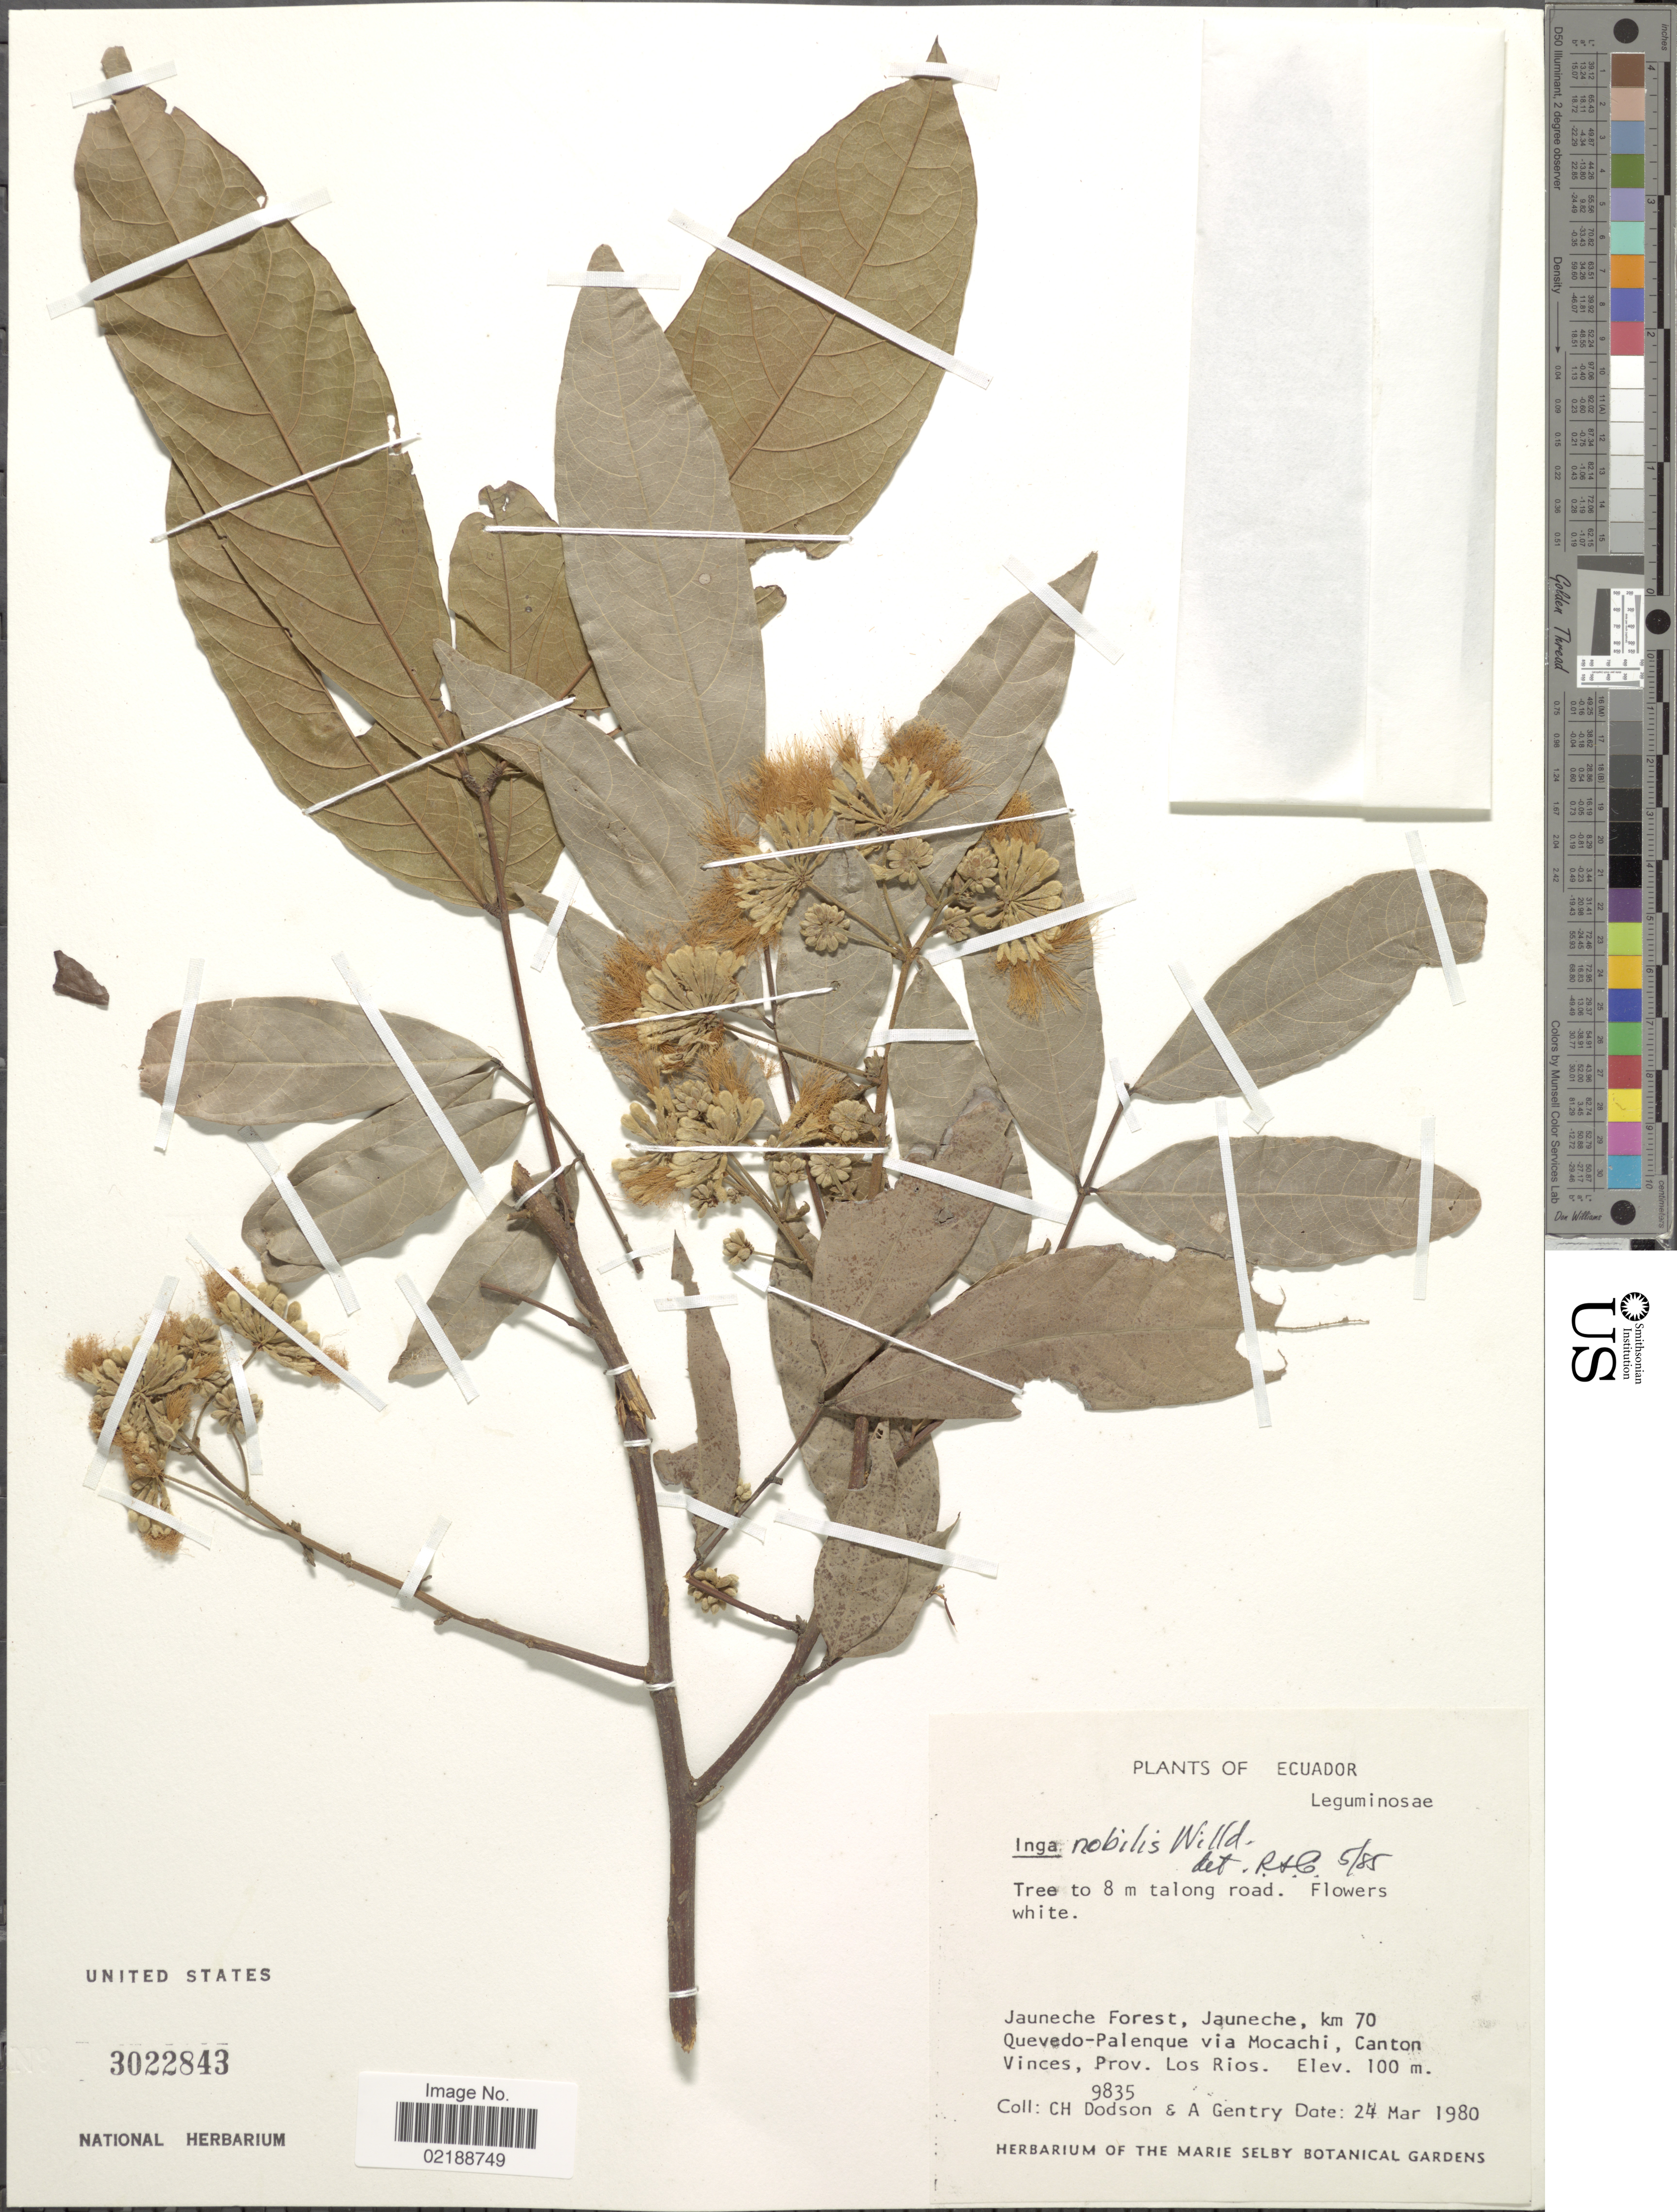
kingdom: Plantae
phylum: Tracheophyta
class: Magnoliopsida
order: Fabales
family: Fabaceae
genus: Inga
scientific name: Inga nobilis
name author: Willd.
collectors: C. H. Dodson & A. H. Gentry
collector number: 9835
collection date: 1980-03-24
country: Ecuador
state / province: Los Ríos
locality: Jauneche Forest, Jauneche, km 70 Quevedo-Palenque via Mocachi, Canton Vinces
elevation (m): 100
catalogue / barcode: US 3022843